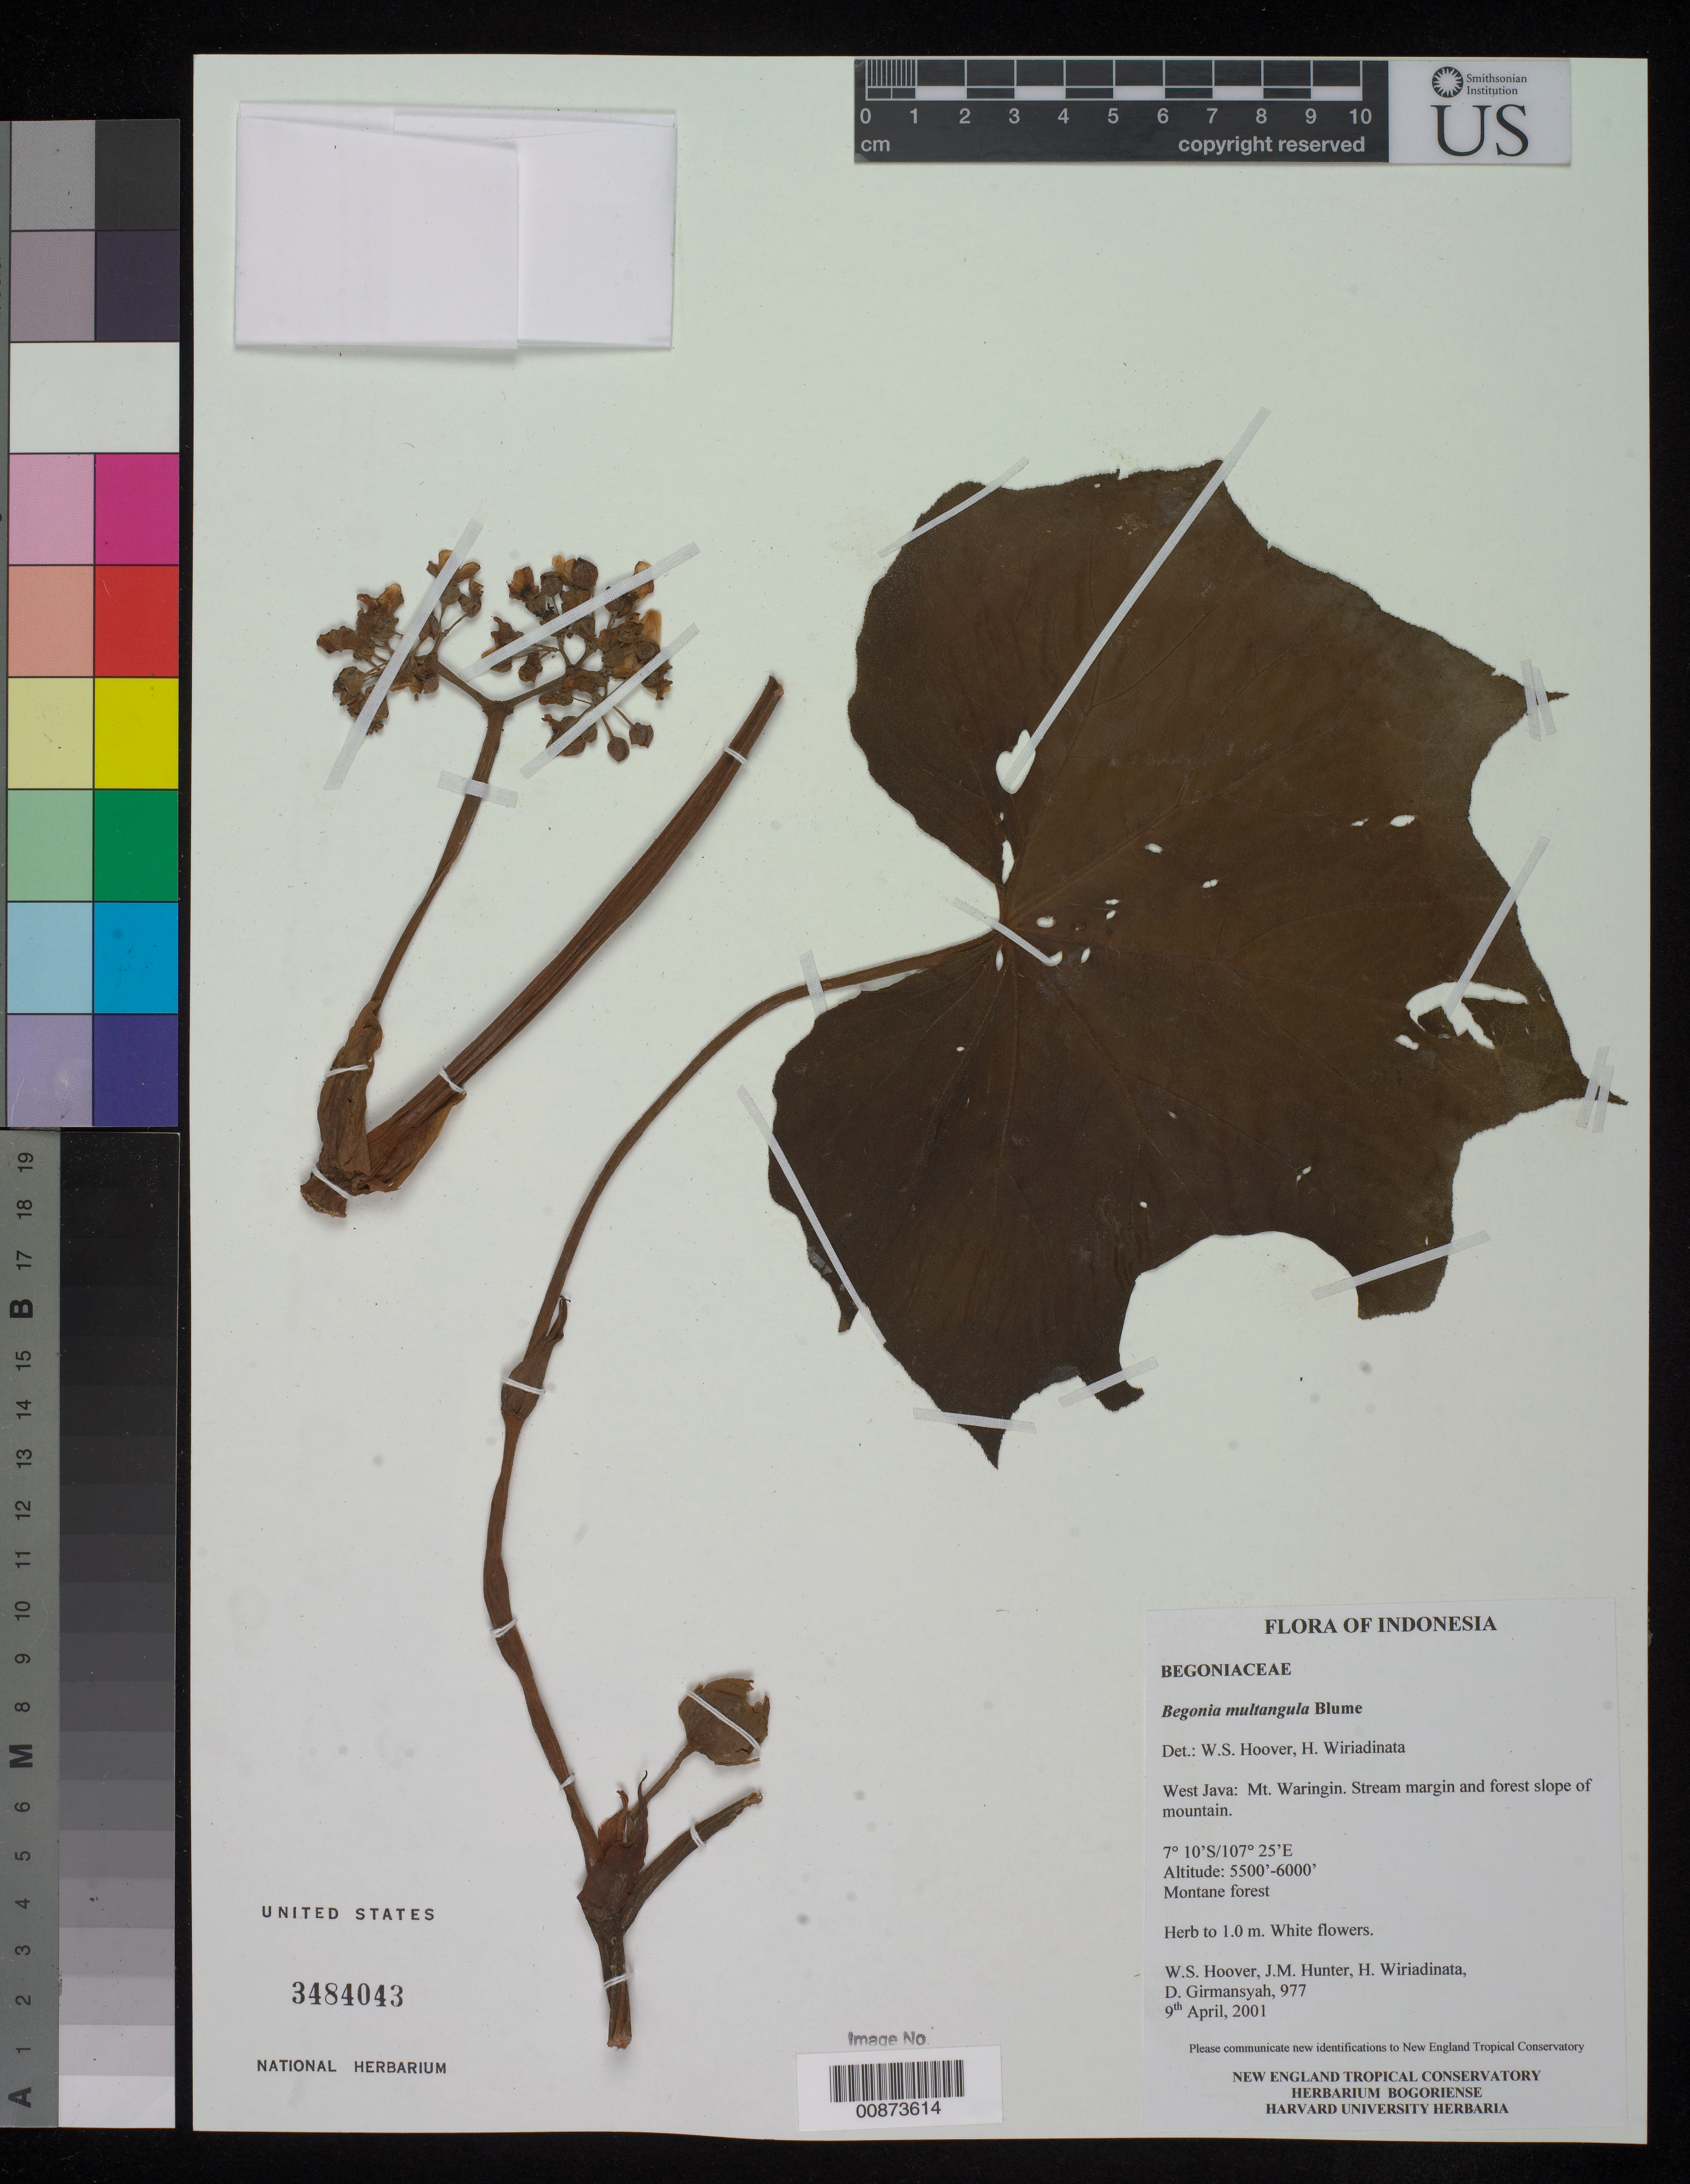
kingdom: Plantae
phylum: Tracheophyta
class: Magnoliopsida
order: Cucurbitales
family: Begoniaceae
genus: Begonia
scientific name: Begonia multangula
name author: Blume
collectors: W. S. Hoover, J. Hunter, H. Wiriadinata & D. Girmansyah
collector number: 977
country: Indonesia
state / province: Java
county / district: Jawa Barat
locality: Mt. Waringin.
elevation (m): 1676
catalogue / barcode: US 3484043